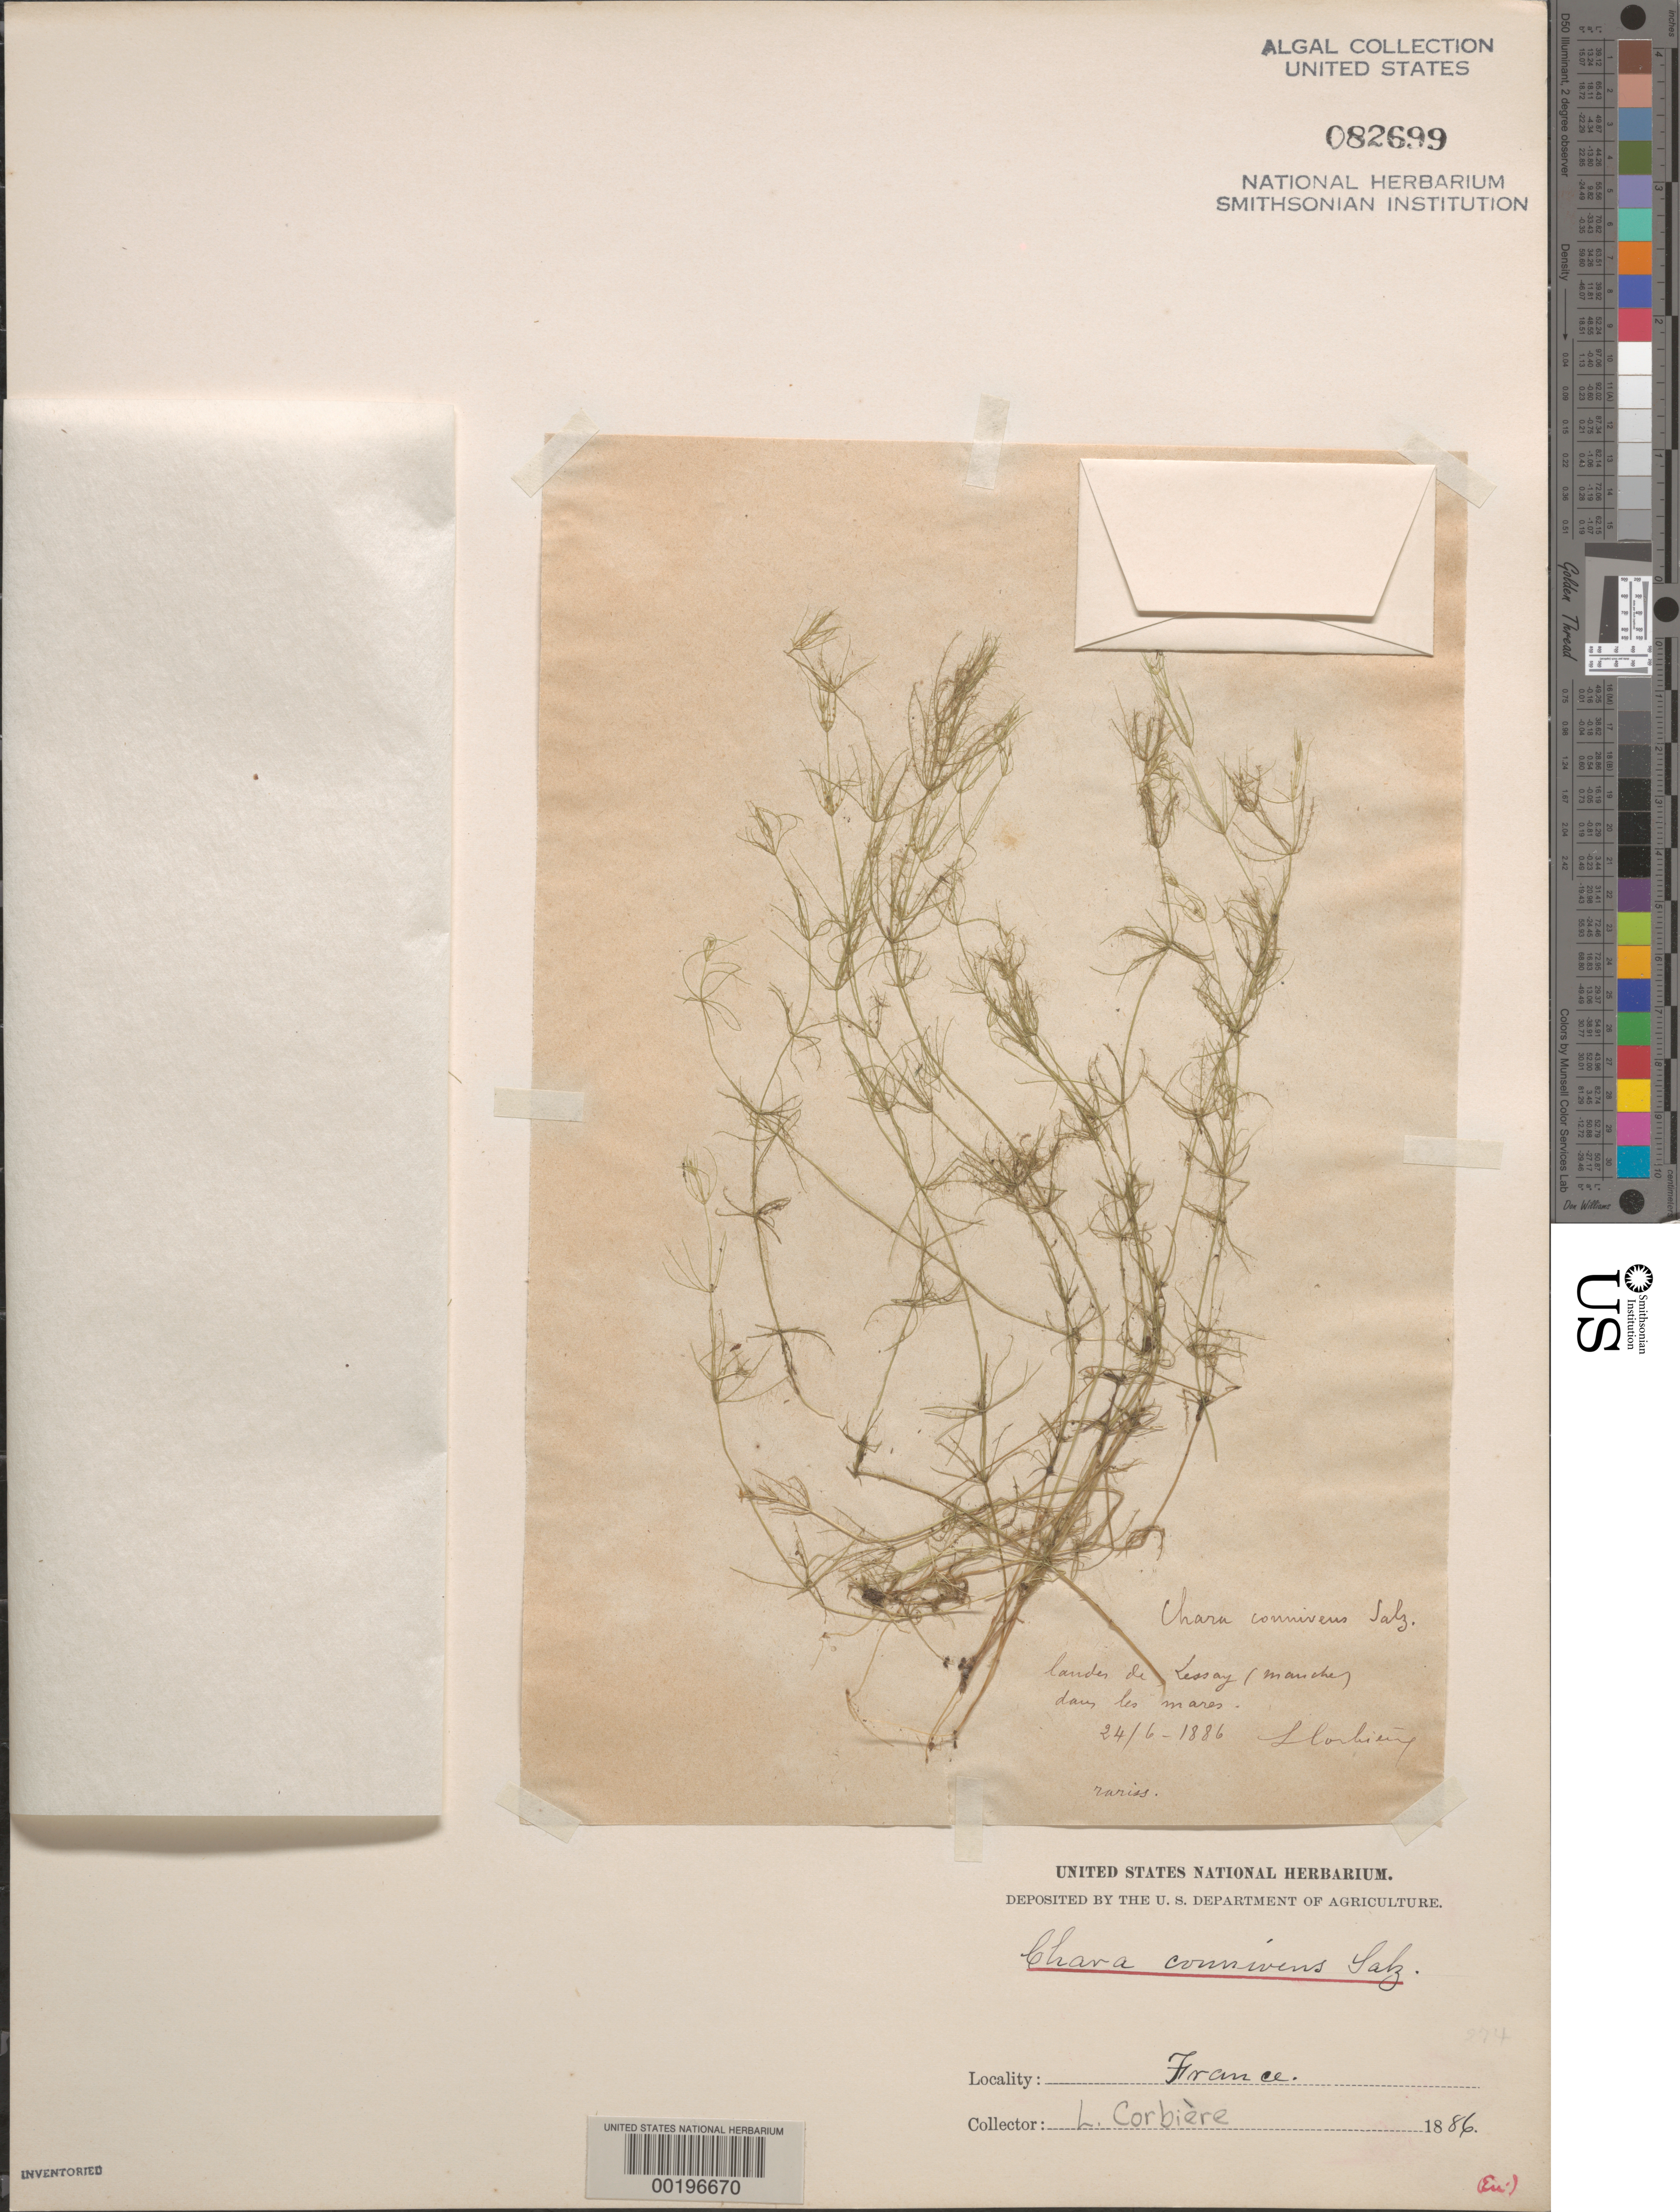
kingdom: Plantae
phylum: Charophyta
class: Charophyceae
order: Charales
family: Characeae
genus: Chara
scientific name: Chara connivens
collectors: L. Corbière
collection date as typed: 24 Jun 1886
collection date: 1886-06-24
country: France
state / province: Normandie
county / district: Manche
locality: Lessay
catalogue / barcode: US 82699